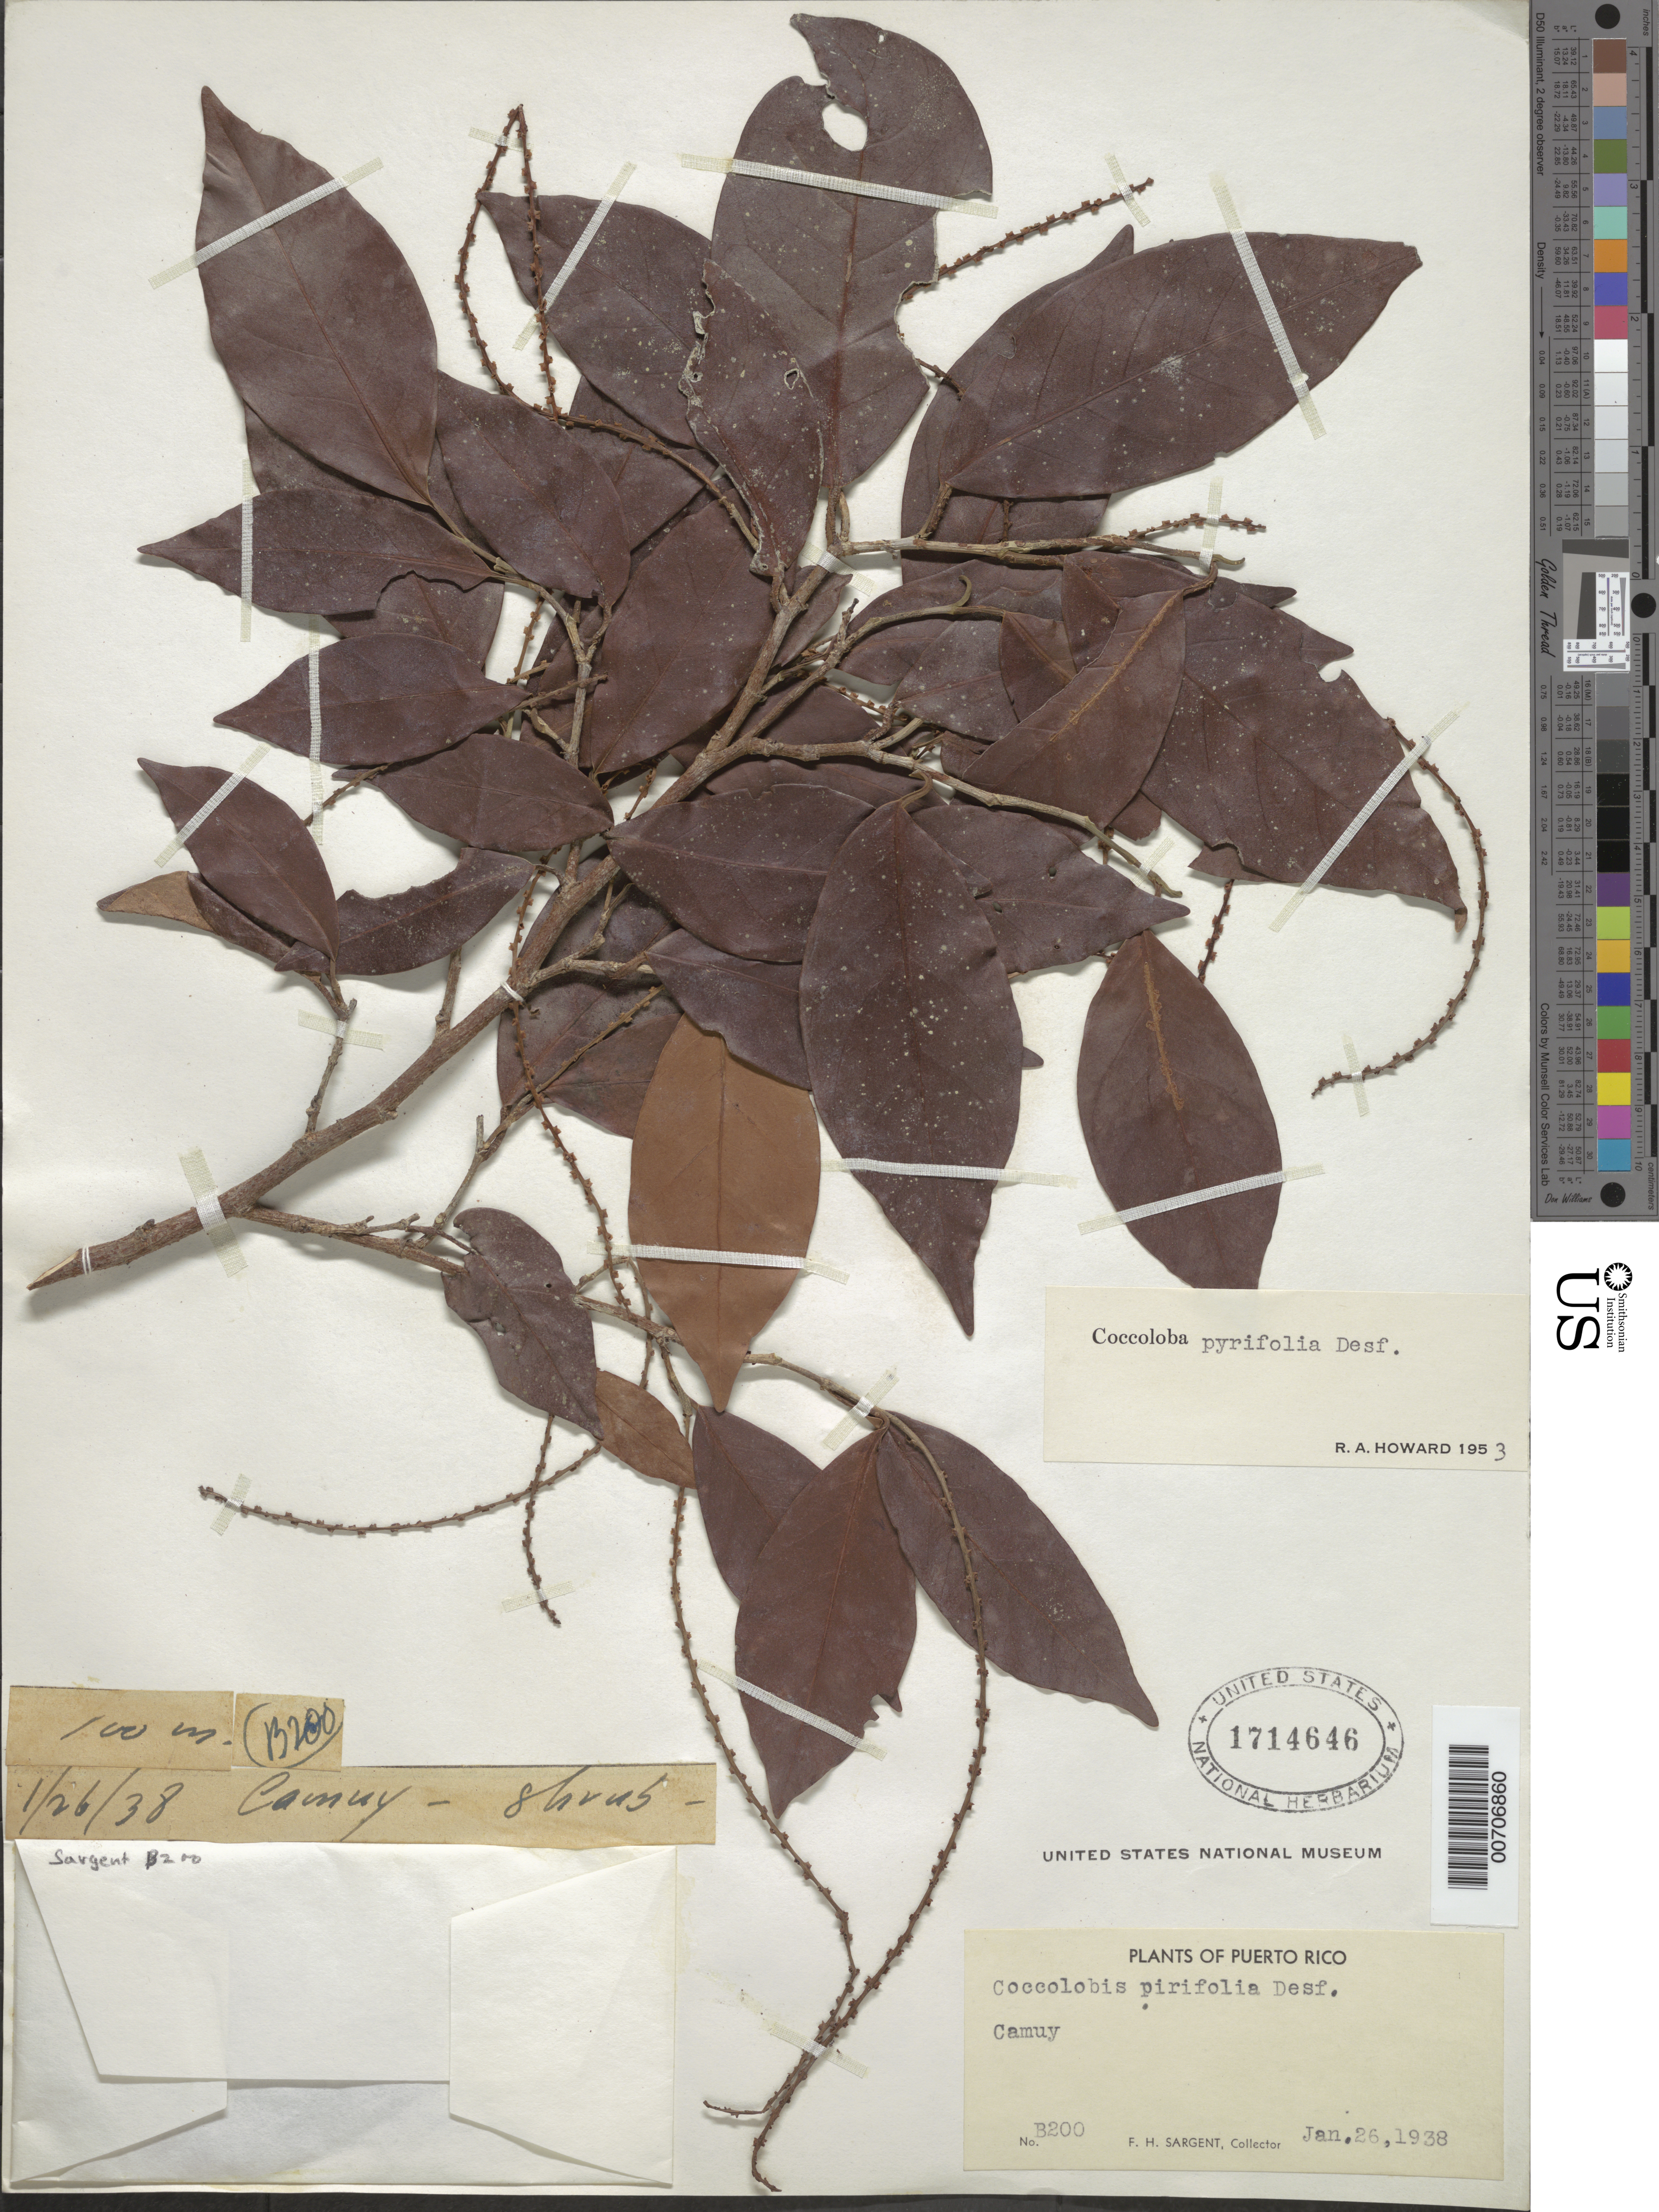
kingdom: Plantae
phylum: Tracheophyta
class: Magnoliopsida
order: Caryophyllales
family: Polygonaceae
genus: Coccoloba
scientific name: Coccoloba pyrifolia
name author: Desf.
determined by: Howard, R. A.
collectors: F. H. Sargent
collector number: B 200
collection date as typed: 26 Jan 1938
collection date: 1938-01-26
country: Puerto Rico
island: Greater Antilles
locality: Camuy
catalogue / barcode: US 1714646